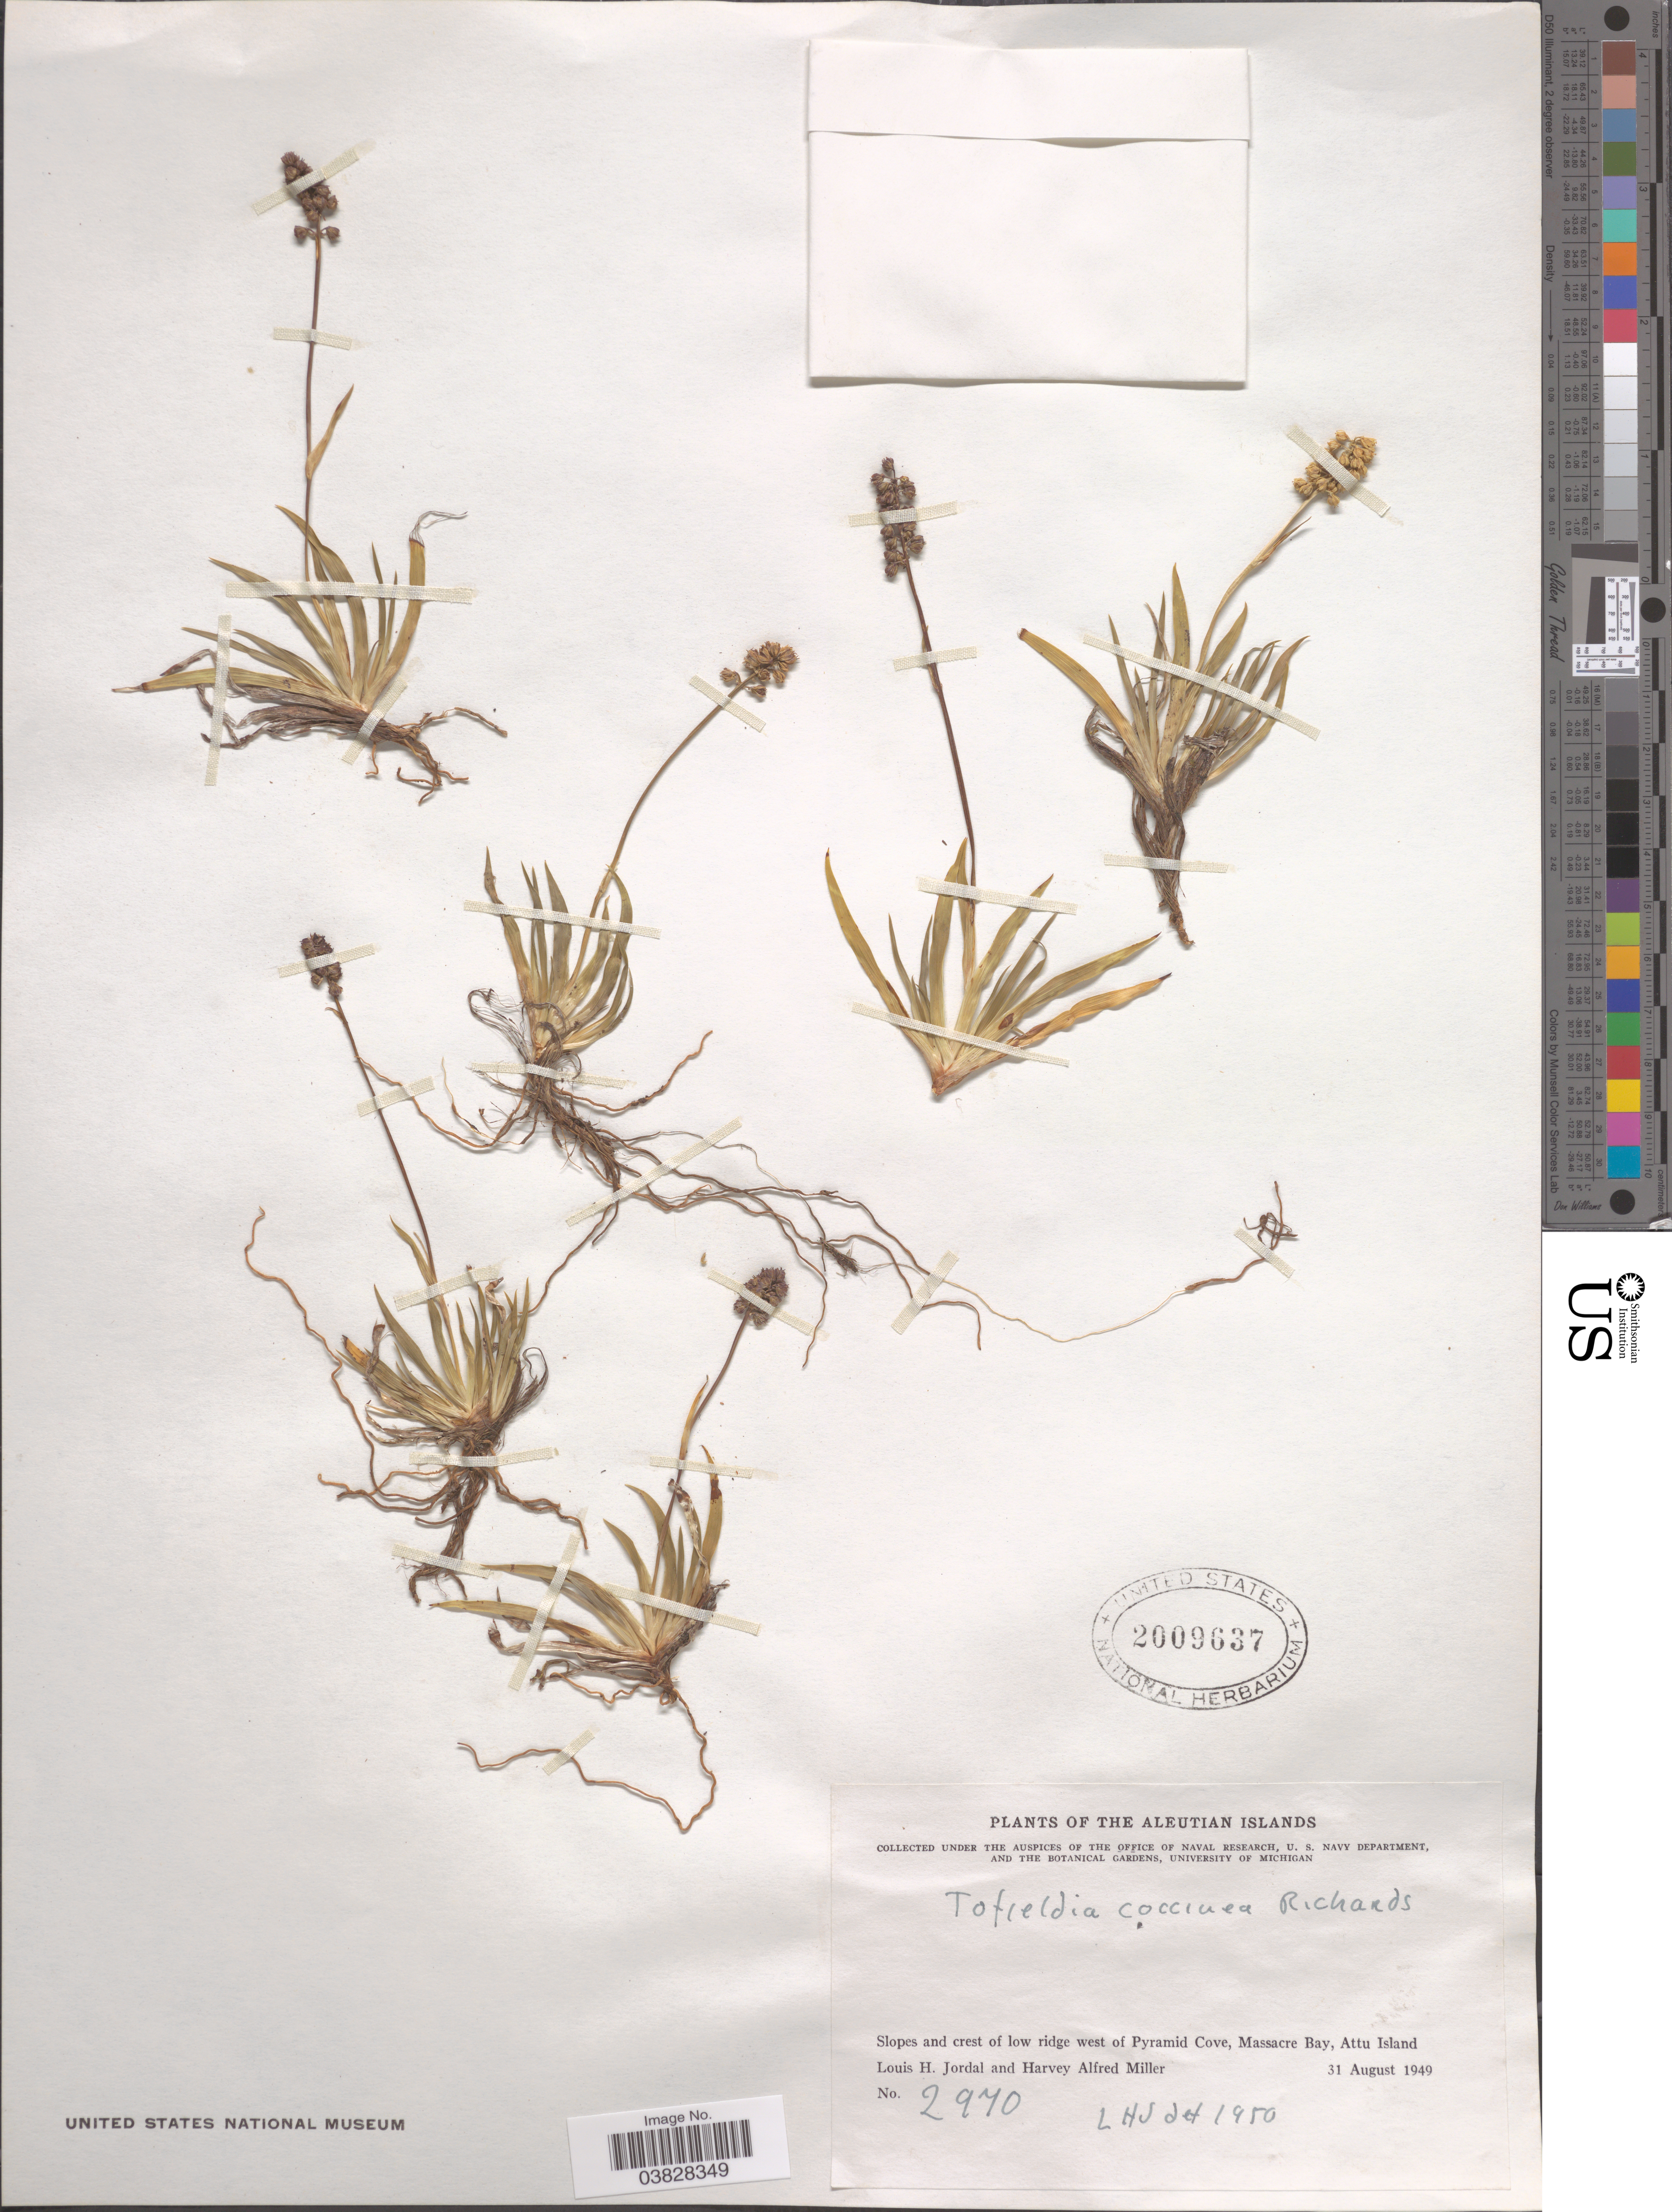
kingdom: Plantae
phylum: Tracheophyta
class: Liliopsida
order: Alismatales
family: Tofieldiaceae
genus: Tofieldia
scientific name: Tofieldia coccinea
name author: Richardson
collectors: L. Jordal & H. A. Miller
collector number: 2970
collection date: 1949-08-31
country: United States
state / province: Alaska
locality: The Aleutian Islands. West of Pyramid Cove, Massacre Bay, Attu Island.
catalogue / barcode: US 2009637